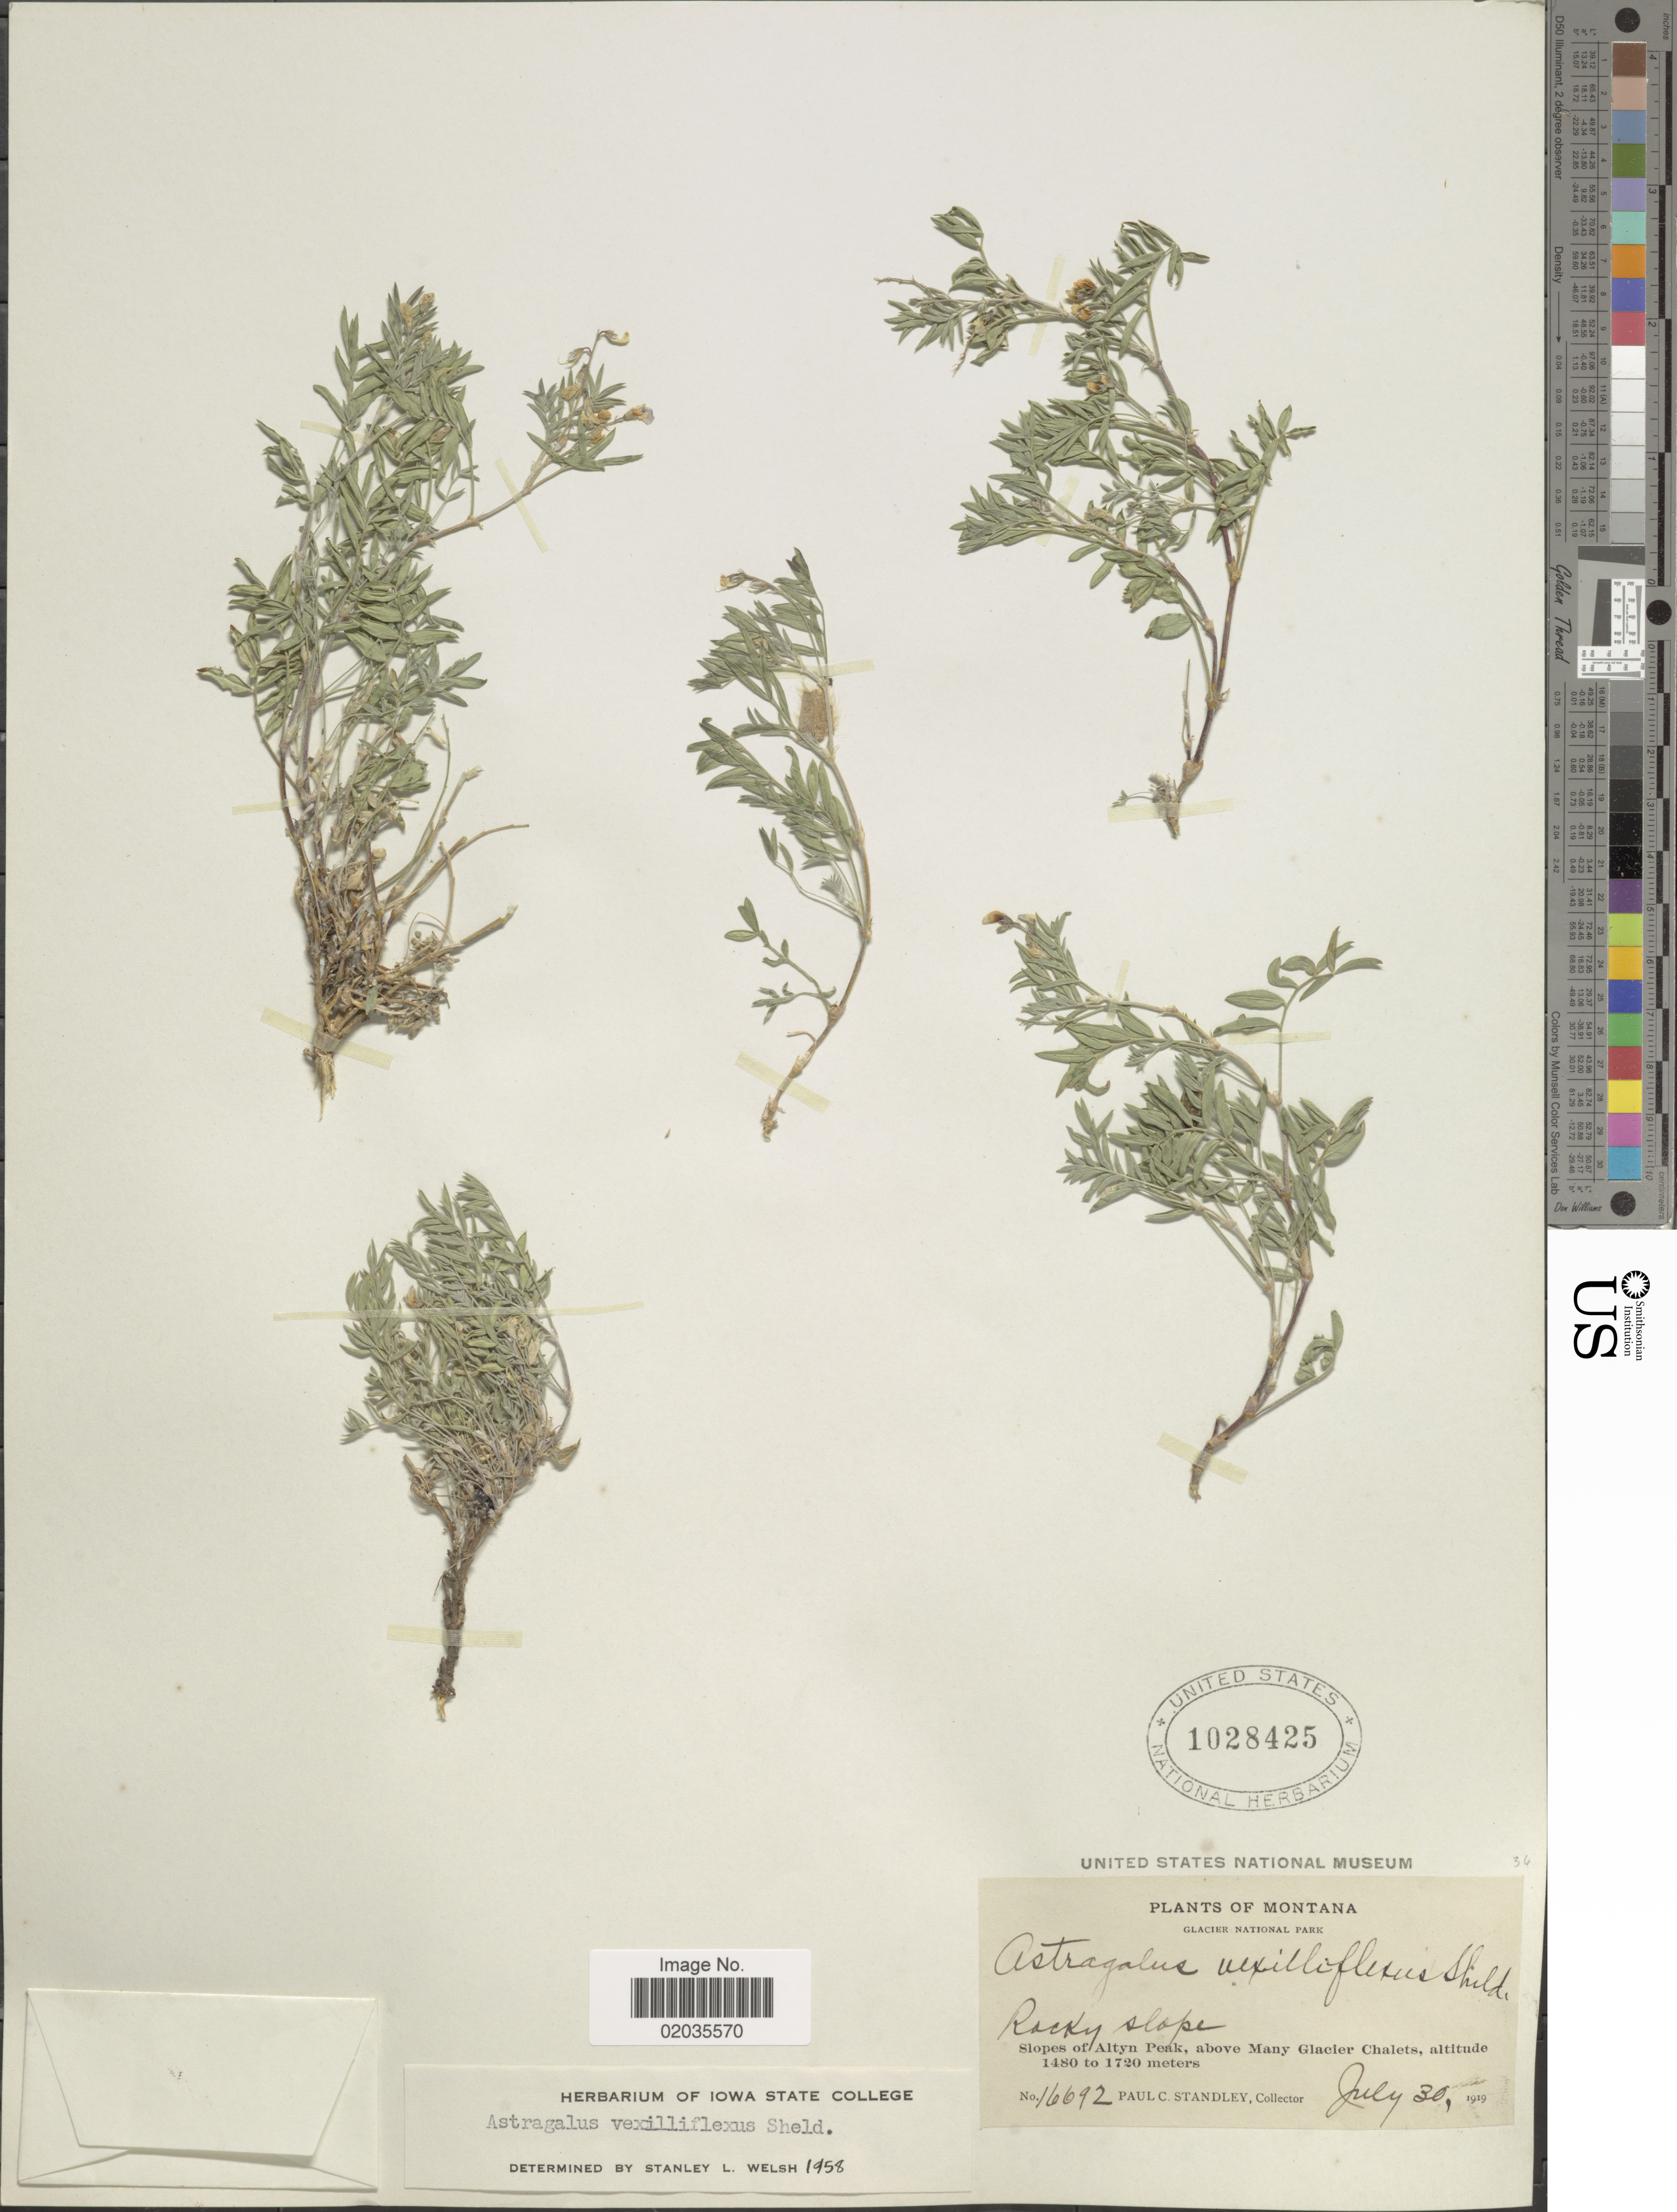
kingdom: Plantae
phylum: Tracheophyta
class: Magnoliopsida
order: Fabales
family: Fabaceae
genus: Astragalus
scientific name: Astragalus vexilliflexus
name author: E. Sheld.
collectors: P. C. Standley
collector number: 16692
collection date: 1919-07-30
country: United States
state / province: Montana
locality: Glacier National Park. Slopes of Altyn Park, above Many Glacier Chalets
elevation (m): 1480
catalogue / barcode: US 1028425